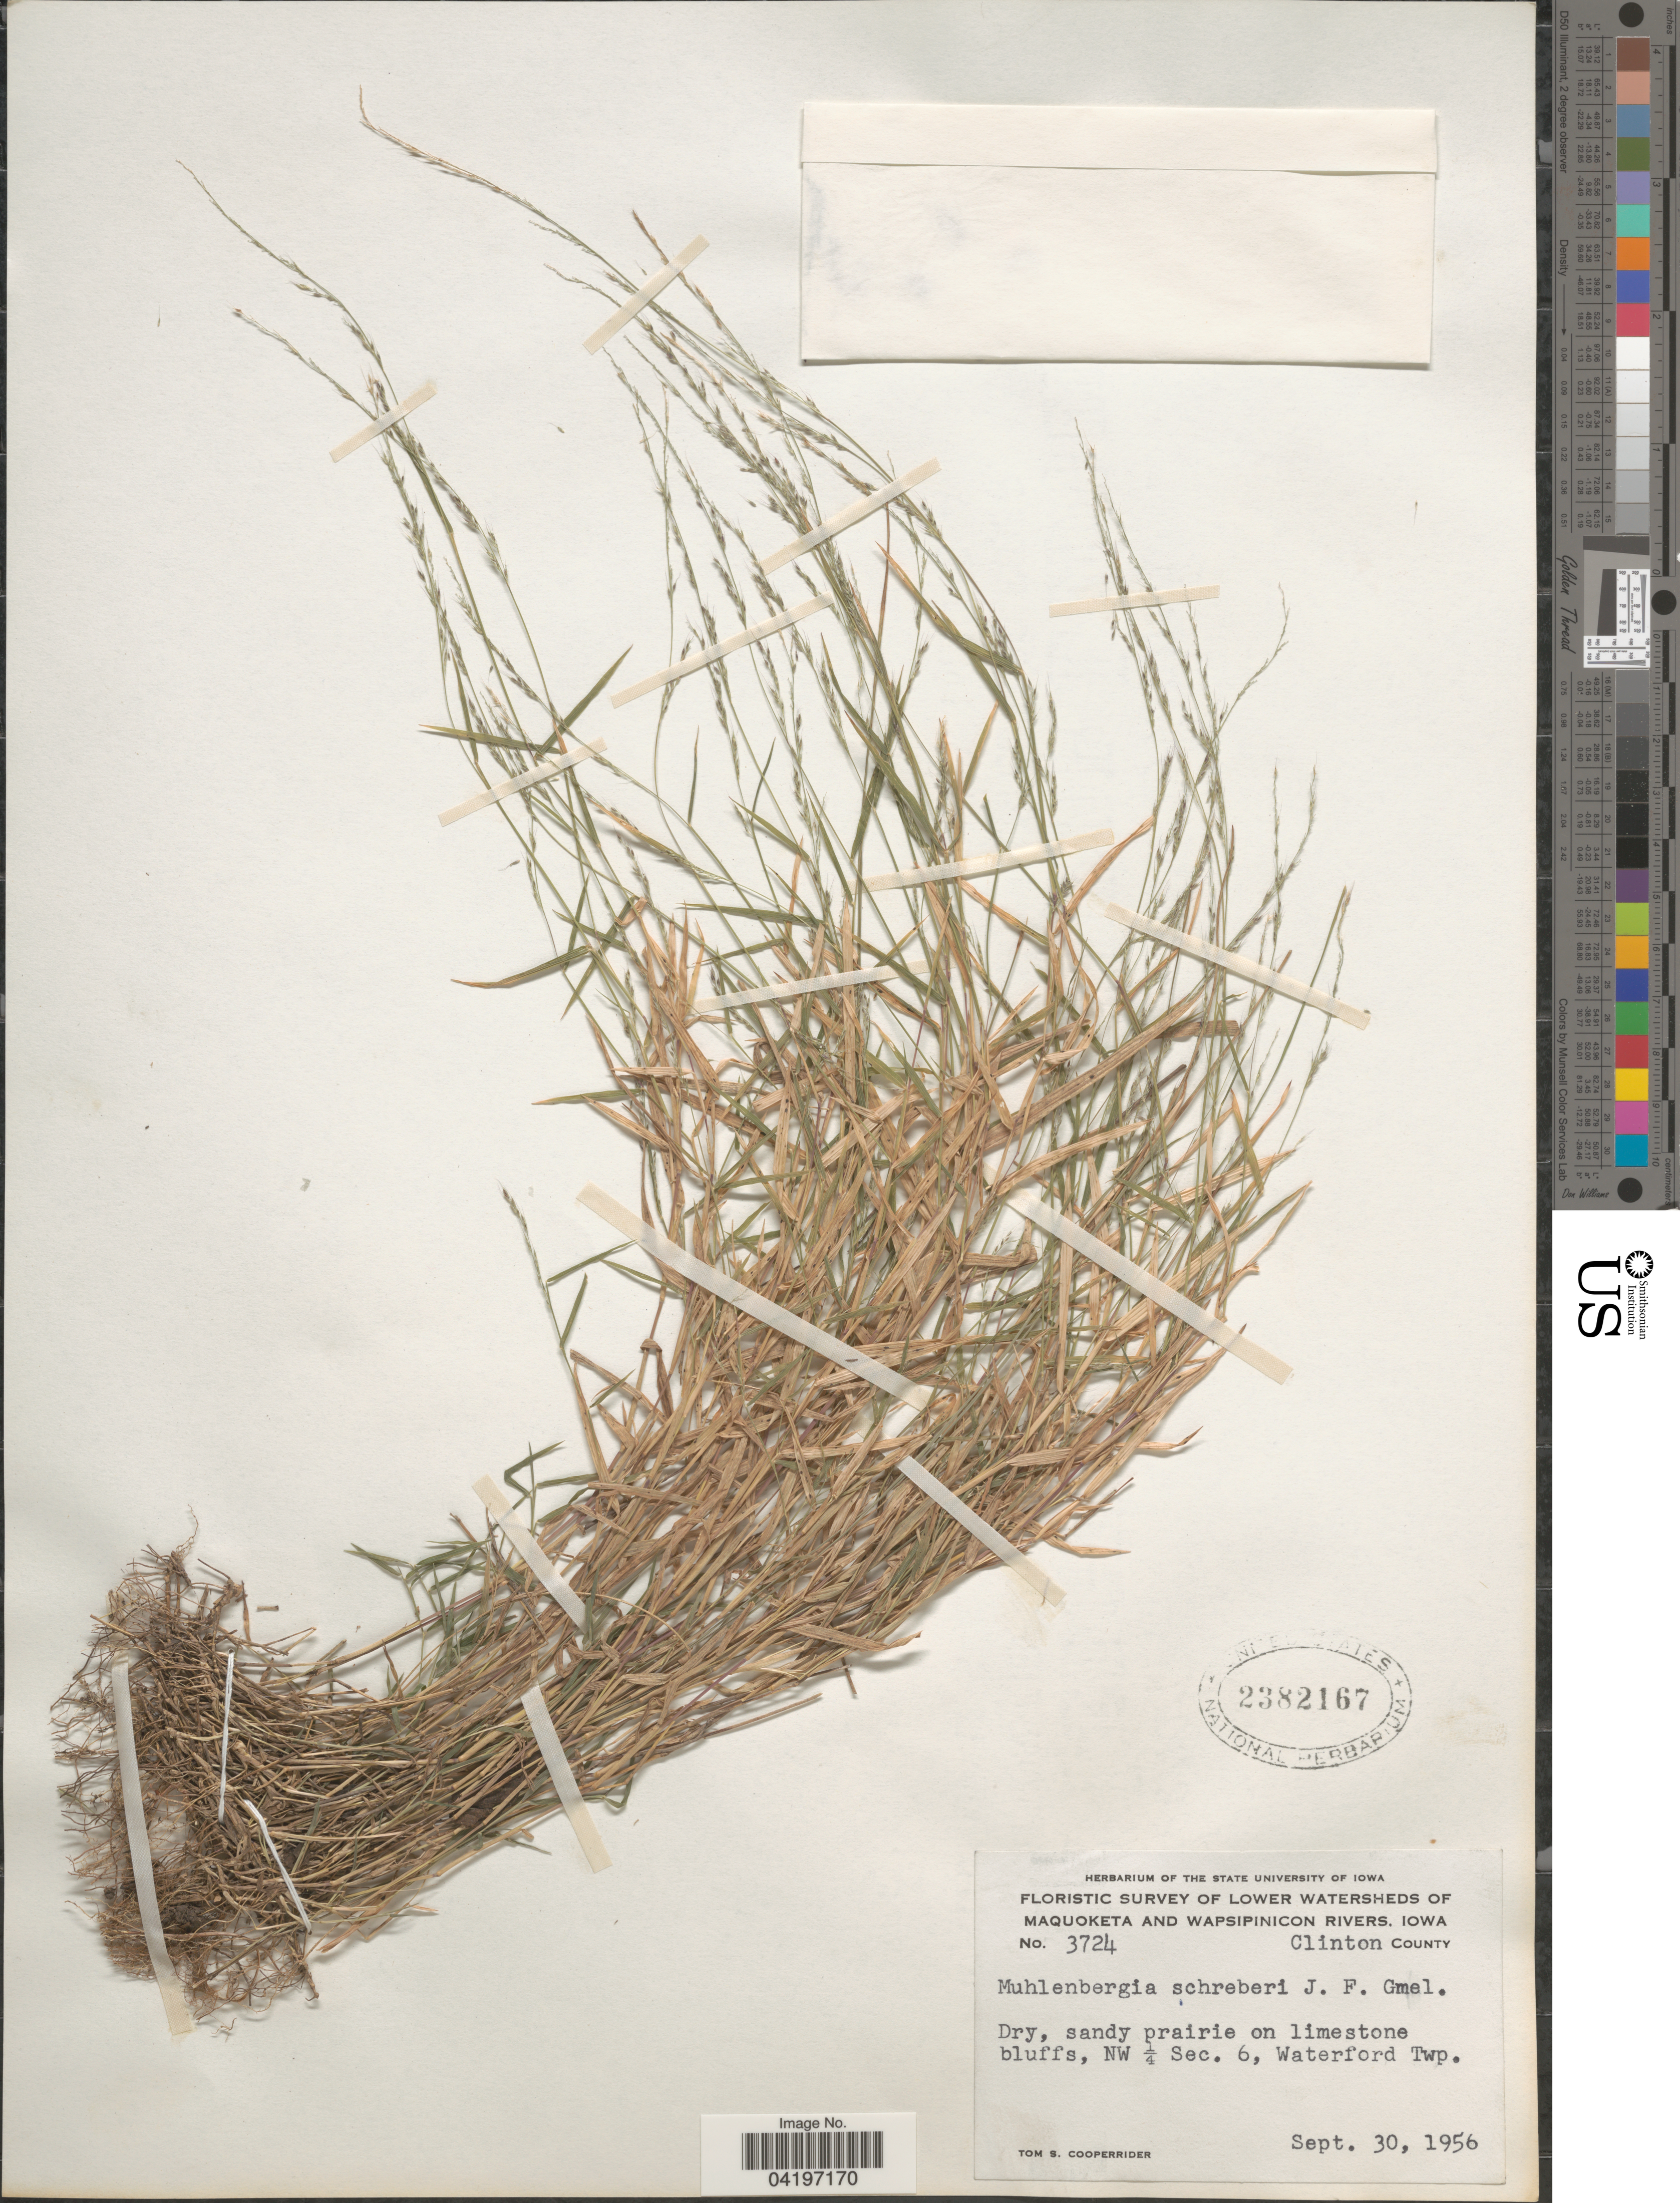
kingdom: Plantae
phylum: Tracheophyta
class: Liliopsida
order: Poales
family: Poaceae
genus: Muhlenbergia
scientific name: Muhlenbergia schreberi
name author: J.F. Gmel.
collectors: T. S. Cooperrider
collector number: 3724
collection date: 1956-09-30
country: United States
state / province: Iowa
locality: Floristic Survey of Lower Watersheds of Maquoketa and Wapsipinicon Rivers. Clinton County. Dry, sandy prairie on limestone bluffs, NW ¼ Sec. 6, Waterford Twp.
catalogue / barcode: US 2382167